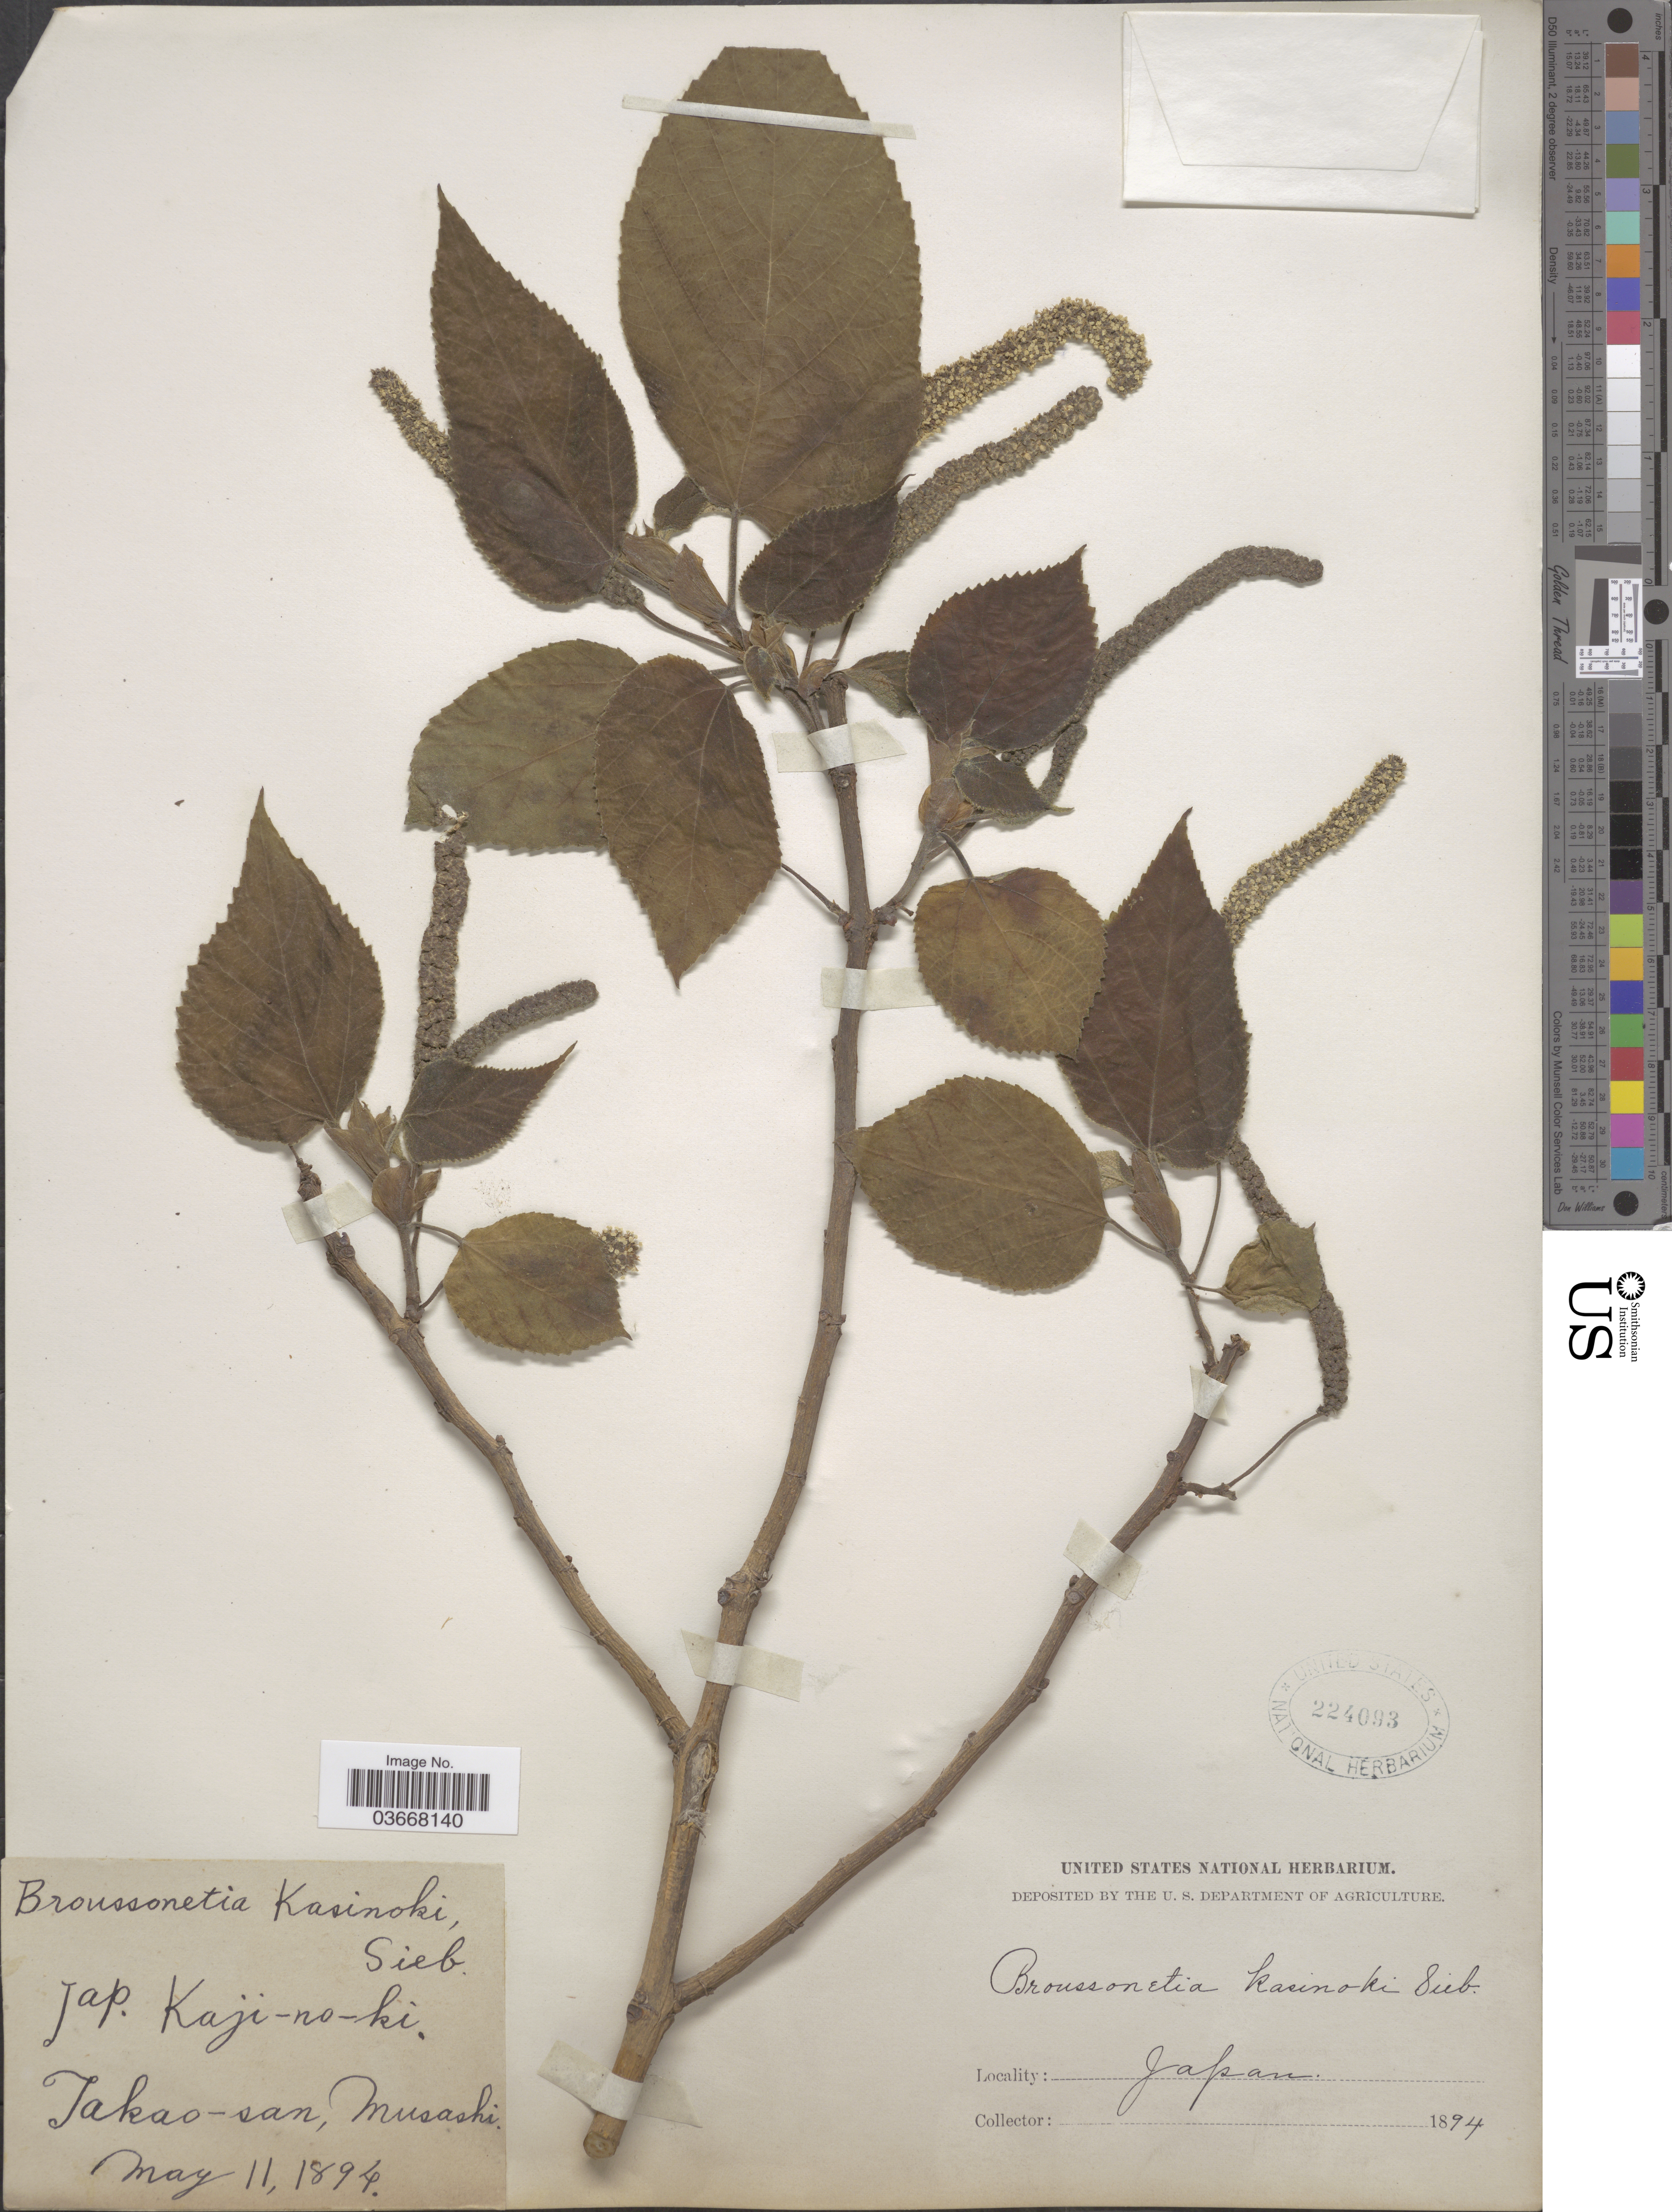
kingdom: Plantae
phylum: Tracheophyta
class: Magnoliopsida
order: Rosales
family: Moraceae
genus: Broussonetia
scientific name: Broussonetia kazinoki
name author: Siebold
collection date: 1894-05-11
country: Japan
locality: Takao-san, Musashi.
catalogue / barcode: US 224093